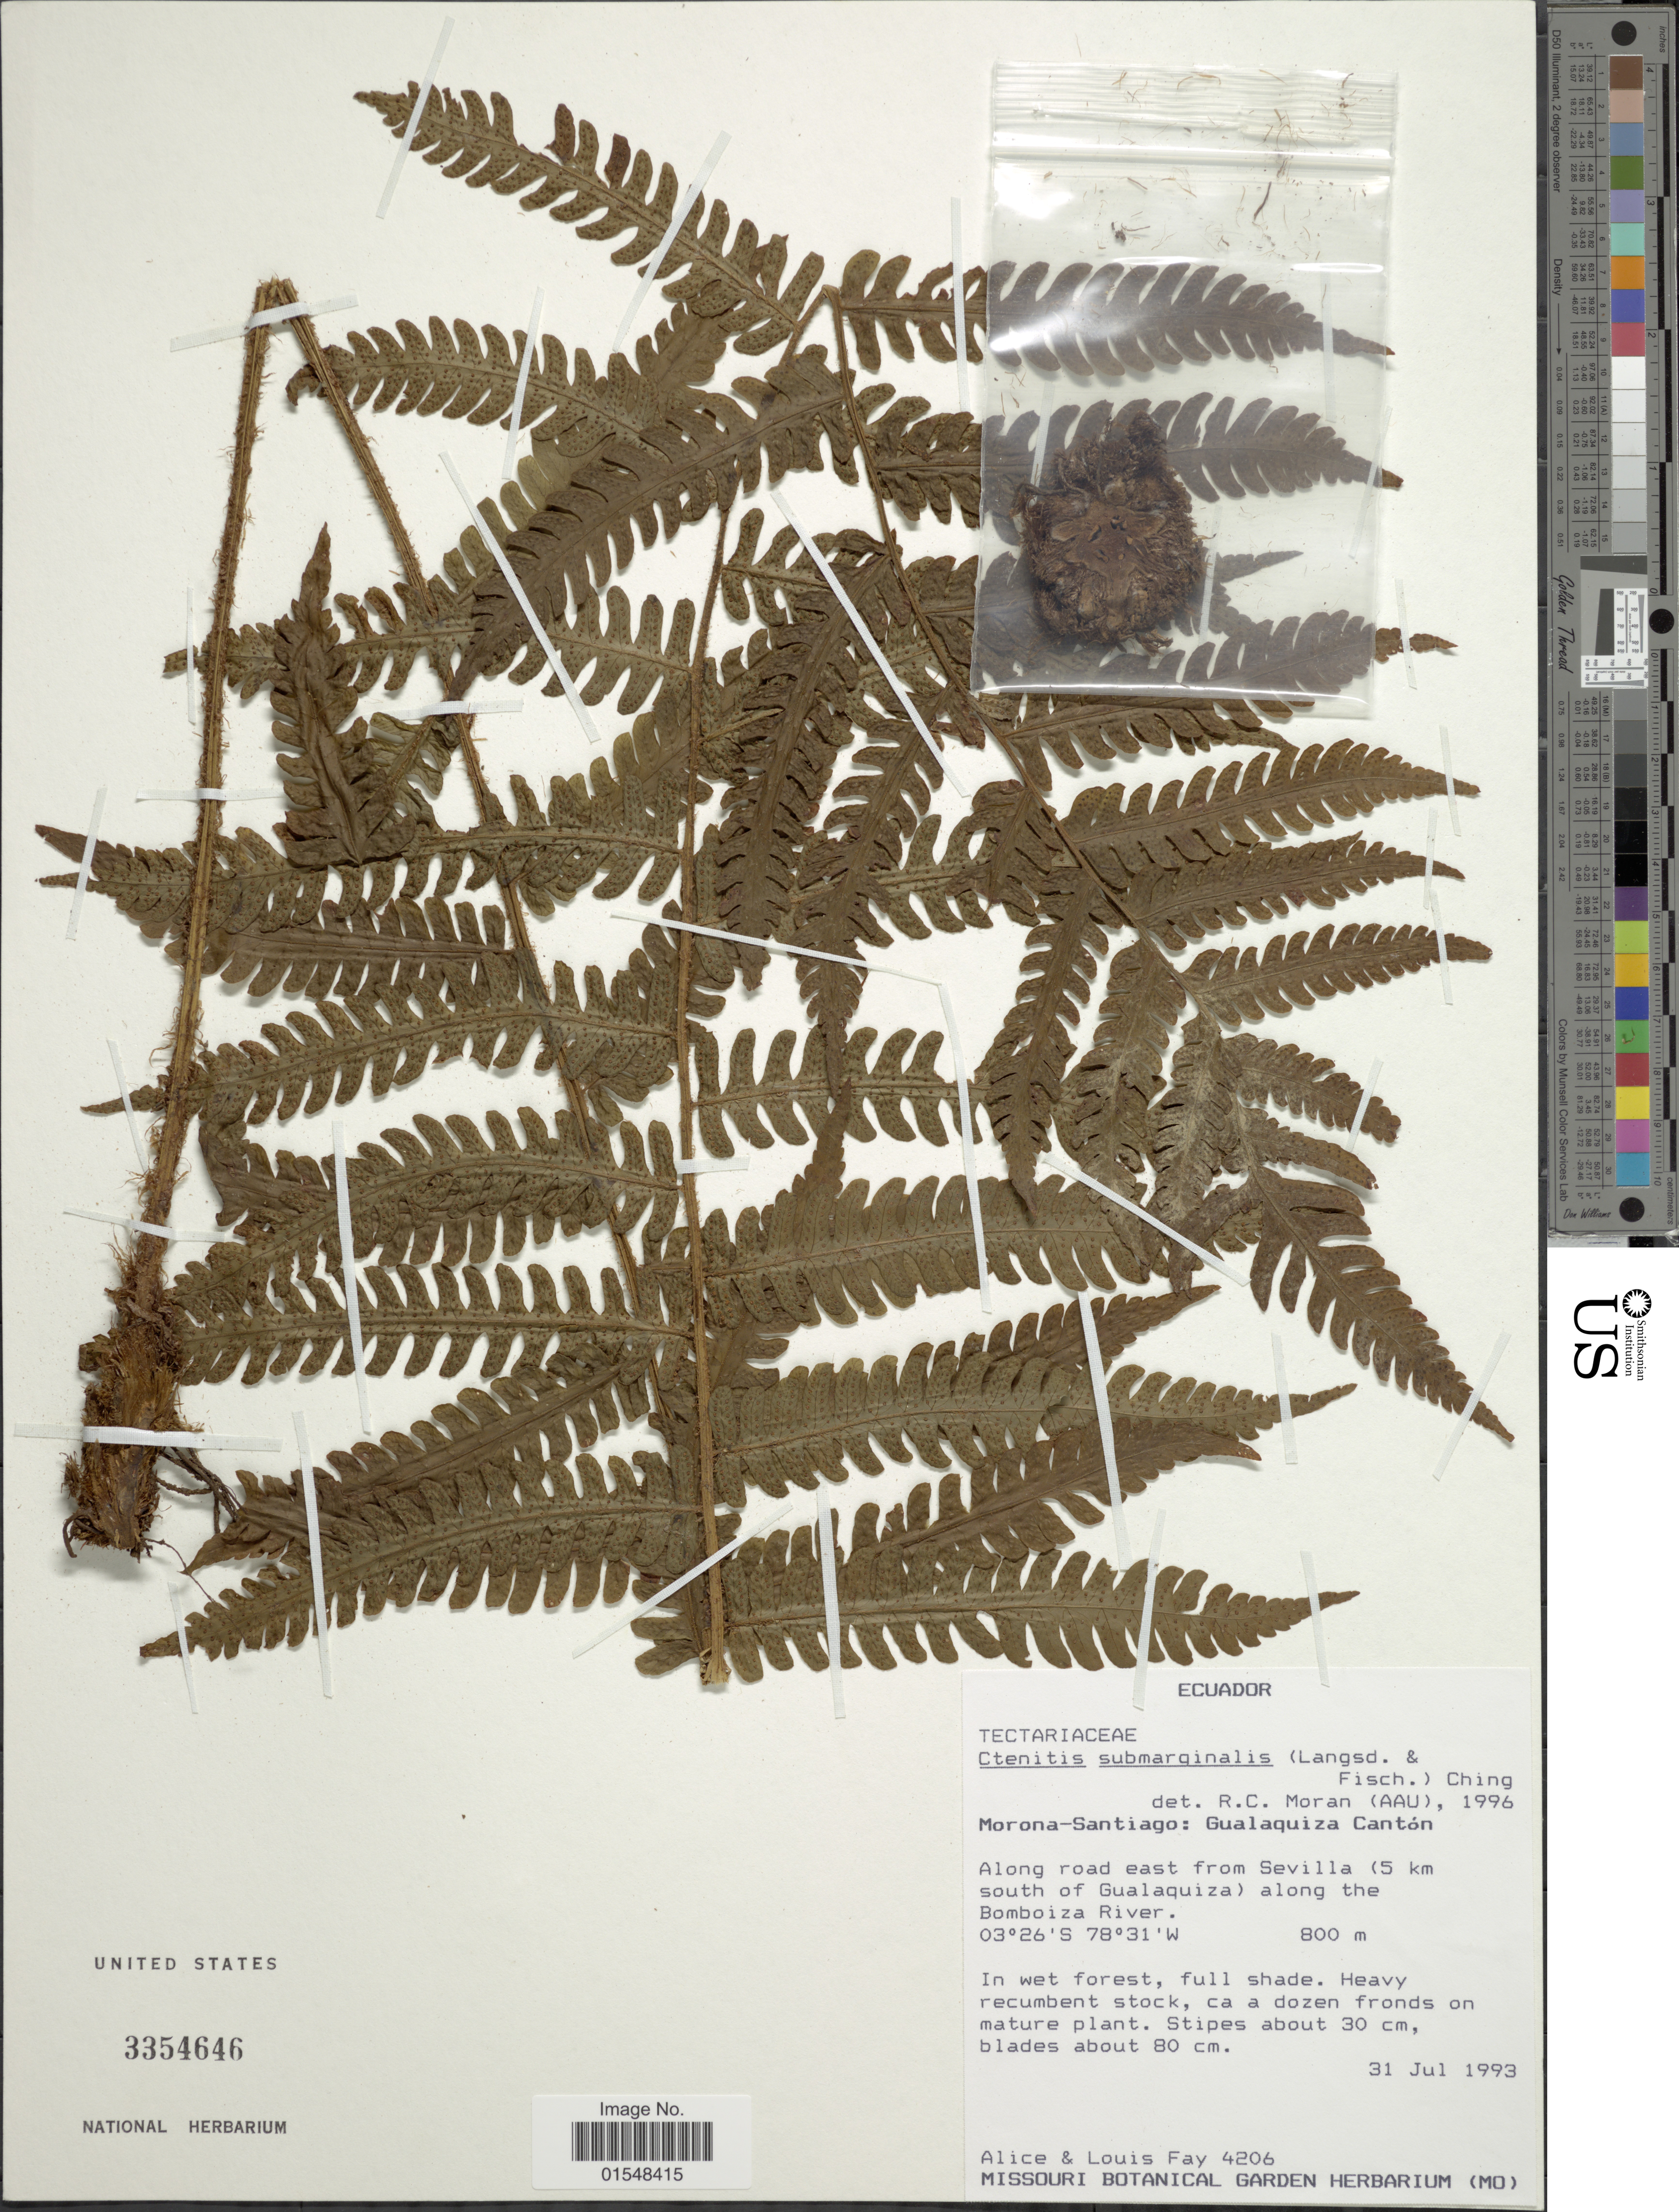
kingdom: Plantae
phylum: Tracheophyta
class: Polypodiopsida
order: Polypodiales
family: Dryopteridaceae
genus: Ctenitis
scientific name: Ctenitis submarginalis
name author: (Langsd. & Fisch.) Ching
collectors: A. Fay & L. Fay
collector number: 4206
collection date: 1993-07-31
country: Ecuador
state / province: Morona-Santiago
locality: Gualaquiza Cantón, along road east from Sevilla (5 km south of Gualaquiza) along the Bomboiza River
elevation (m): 800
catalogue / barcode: US 3354646